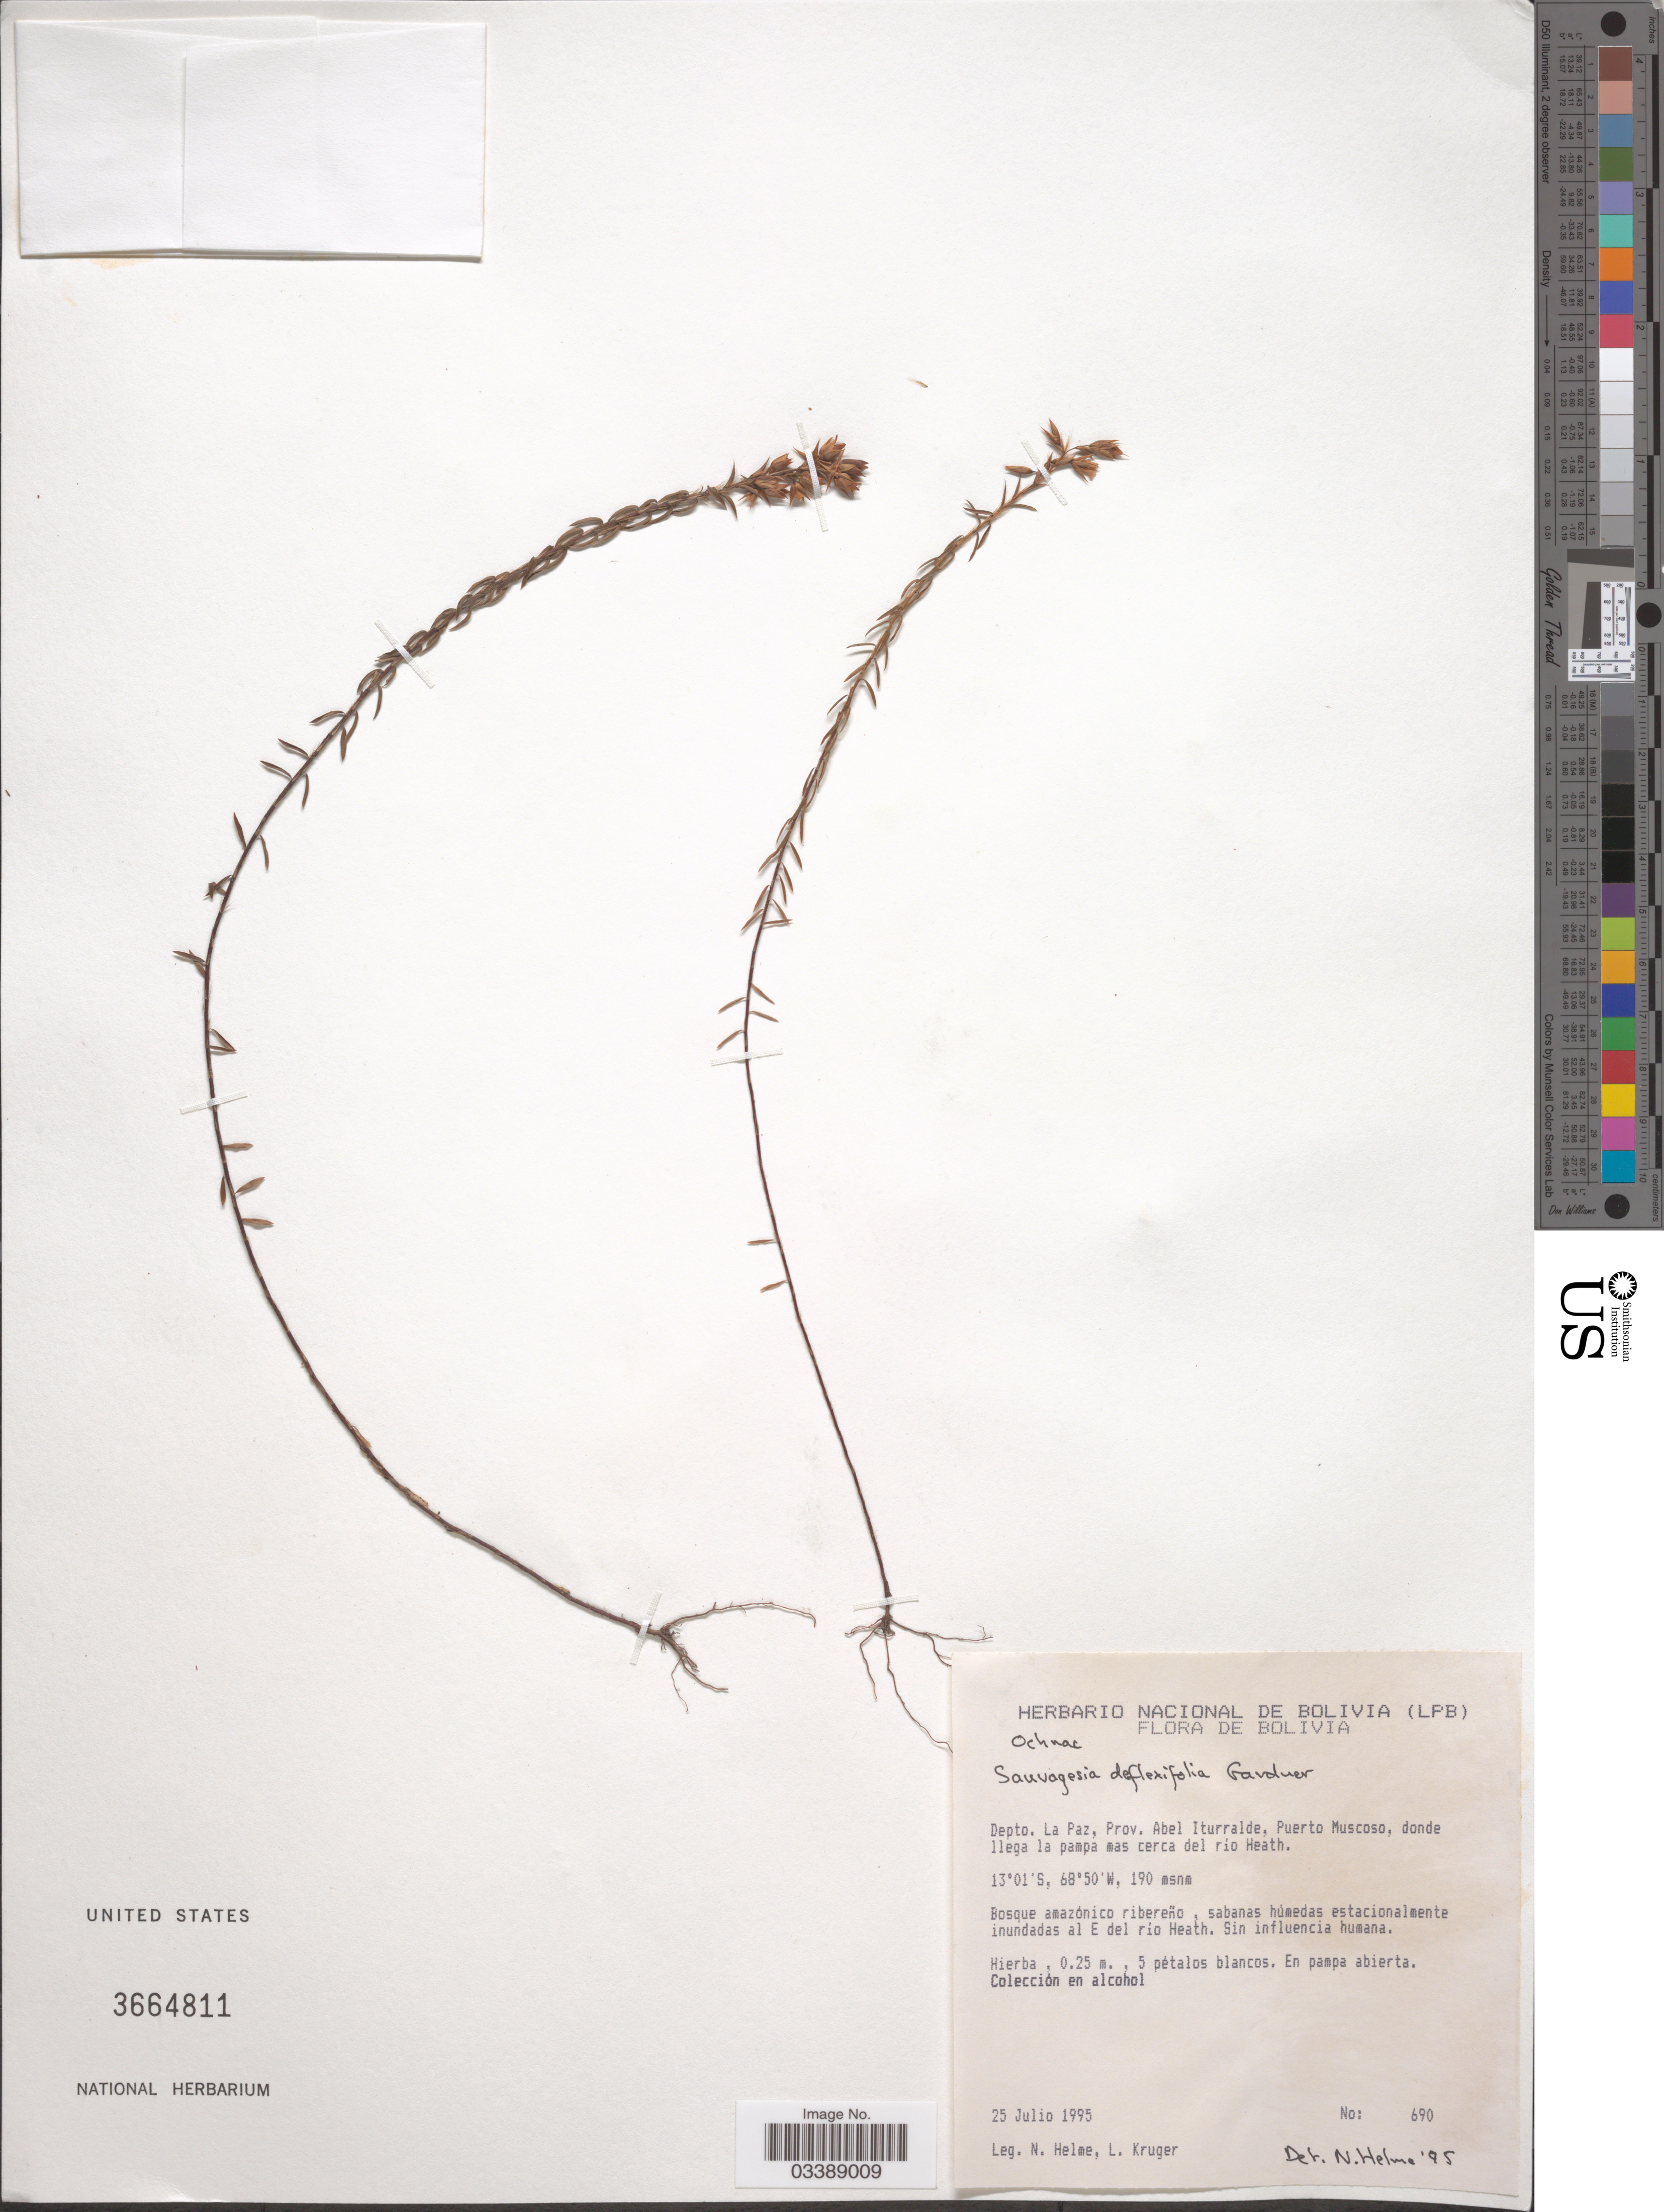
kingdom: Plantae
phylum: Tracheophyta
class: Magnoliopsida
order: Malpighiales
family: Ochnaceae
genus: Sauvagesia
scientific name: Sauvagesia deflexifolia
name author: Gardner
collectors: N. Helme & L. Kruger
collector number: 690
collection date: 1995-07-25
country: Bolivia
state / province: La Paz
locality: Depto. La Paz, Prov. Abel Iturralde, Puerto Muscoso, donde llega la pampa mas cerca del río Heath.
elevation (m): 190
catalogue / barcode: US 3664811